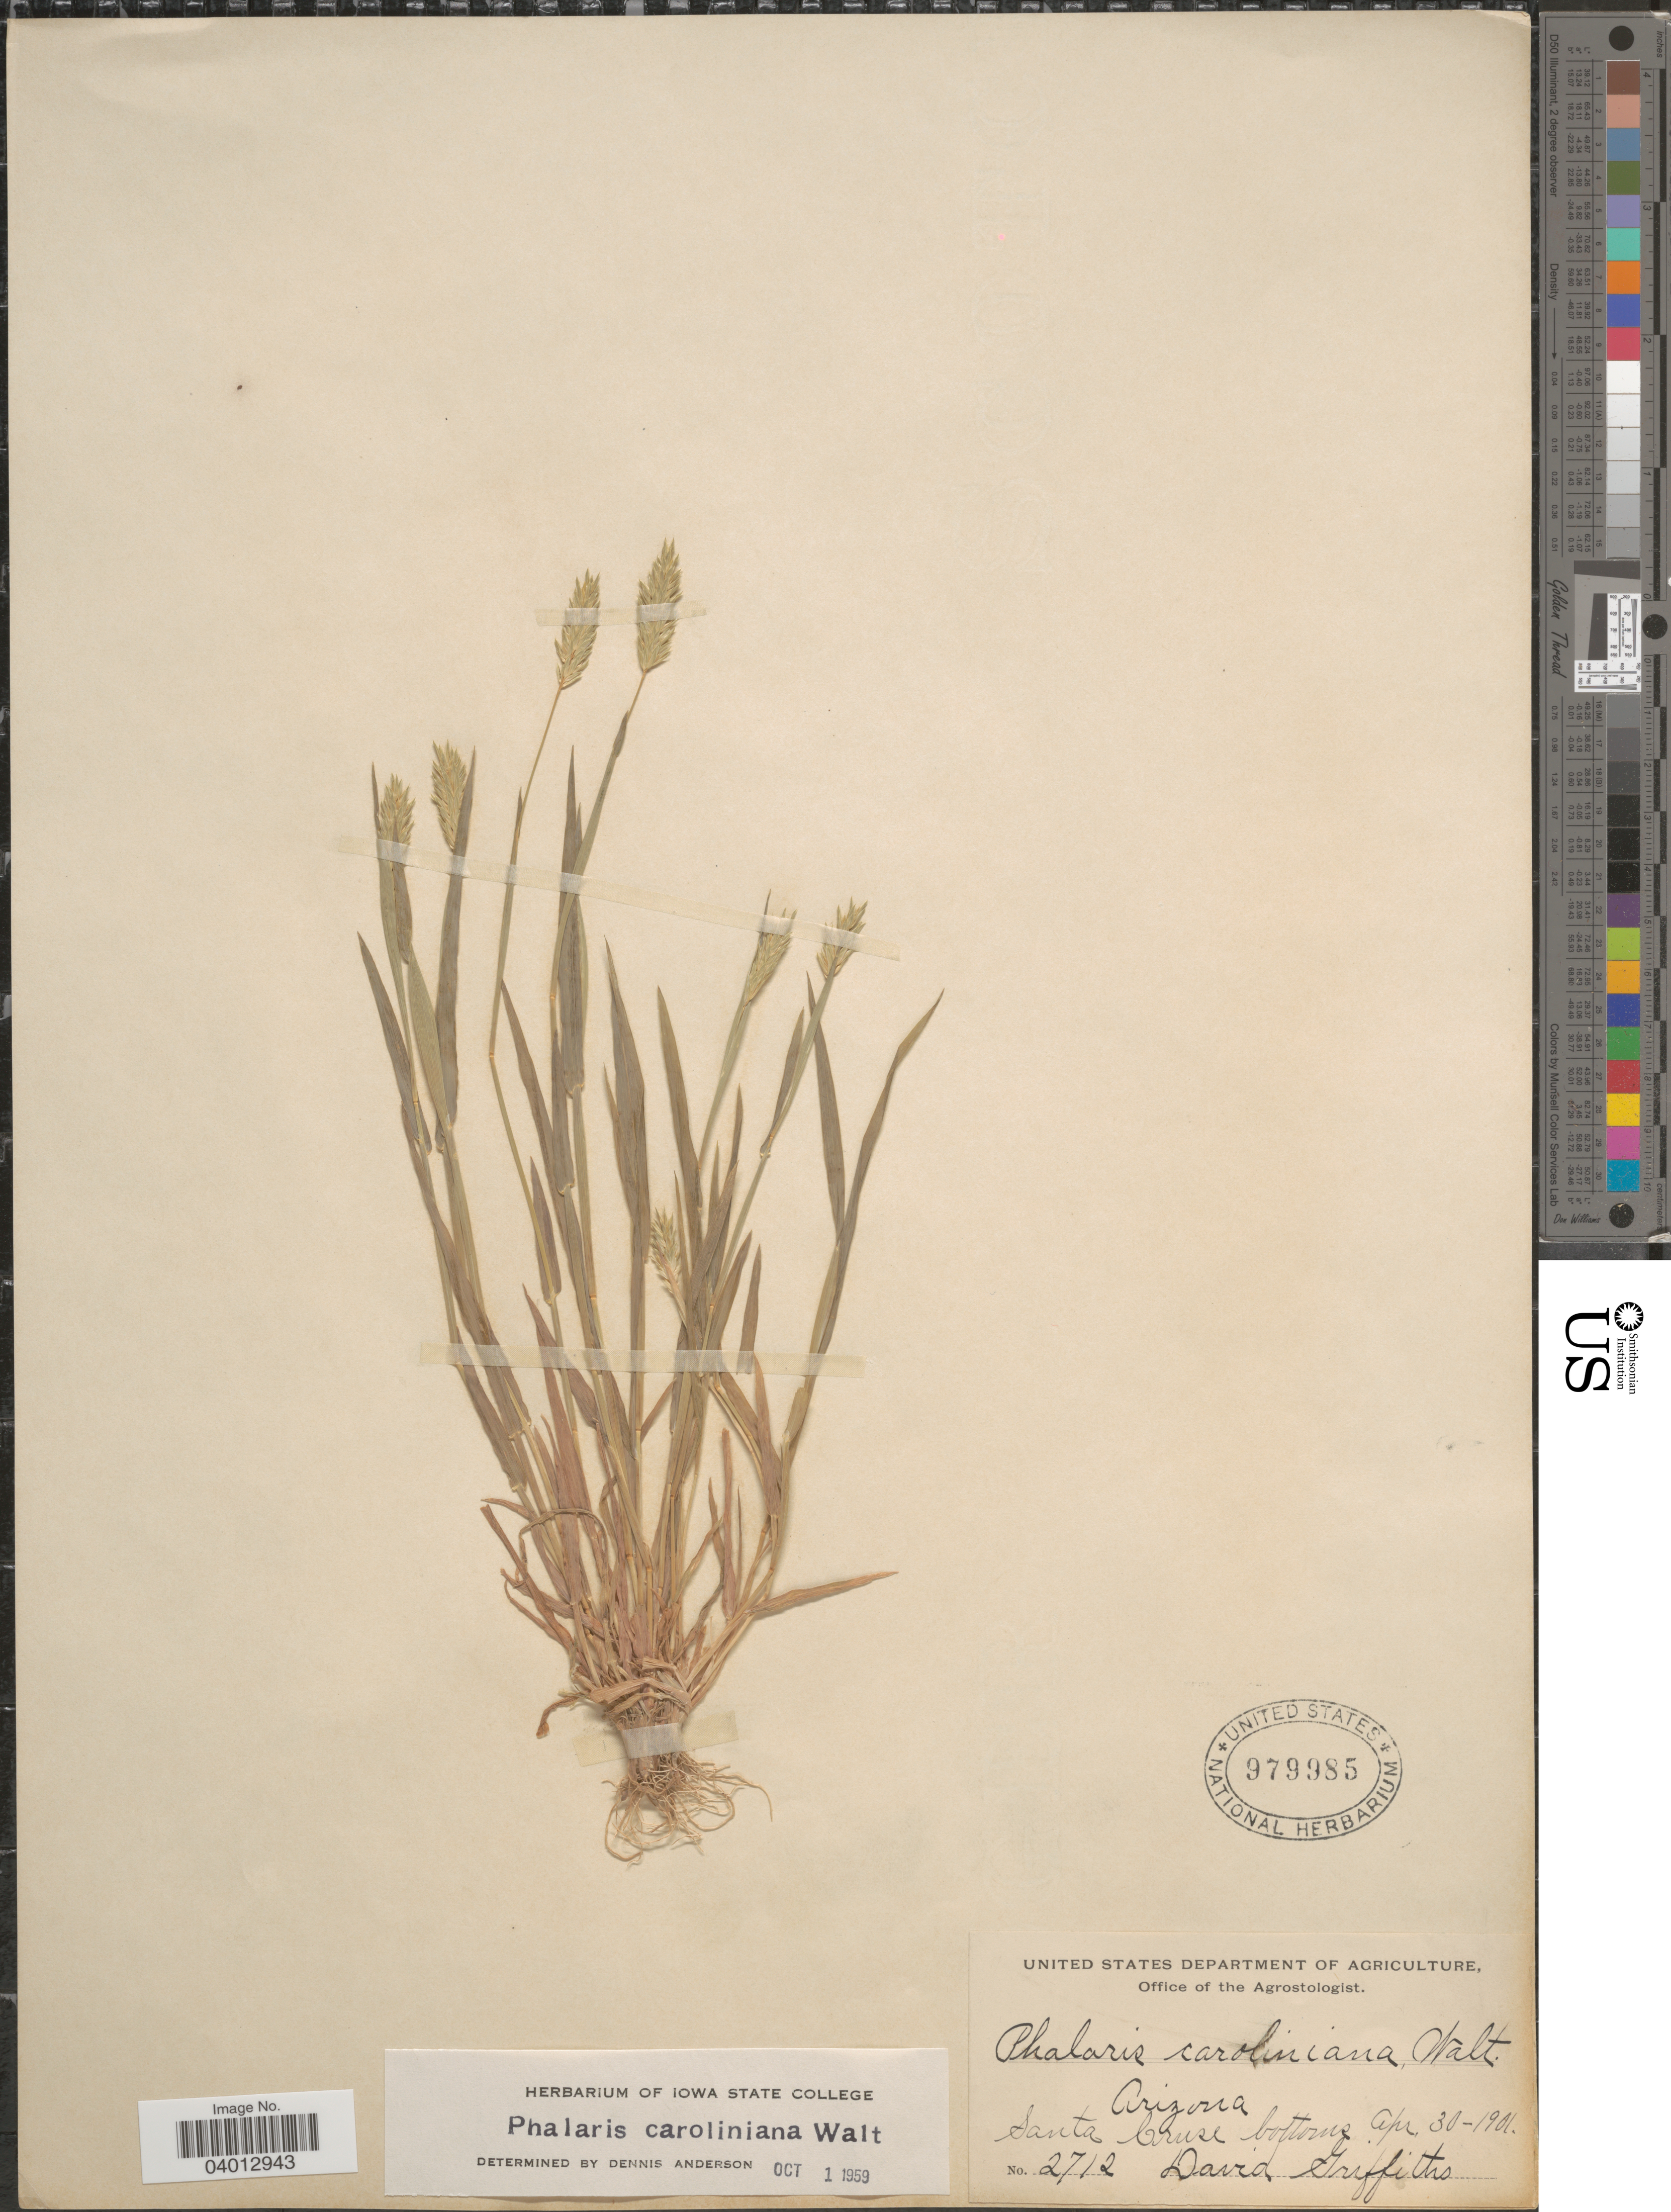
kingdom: Plantae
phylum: Tracheophyta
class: Liliopsida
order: Poales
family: Poaceae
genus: Phalaris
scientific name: Phalaris caroliniana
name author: Walter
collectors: D. Griffiths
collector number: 2712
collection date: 1901-04-30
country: United States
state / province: Arizona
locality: Santa Cruse bottoms.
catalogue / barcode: US 979985